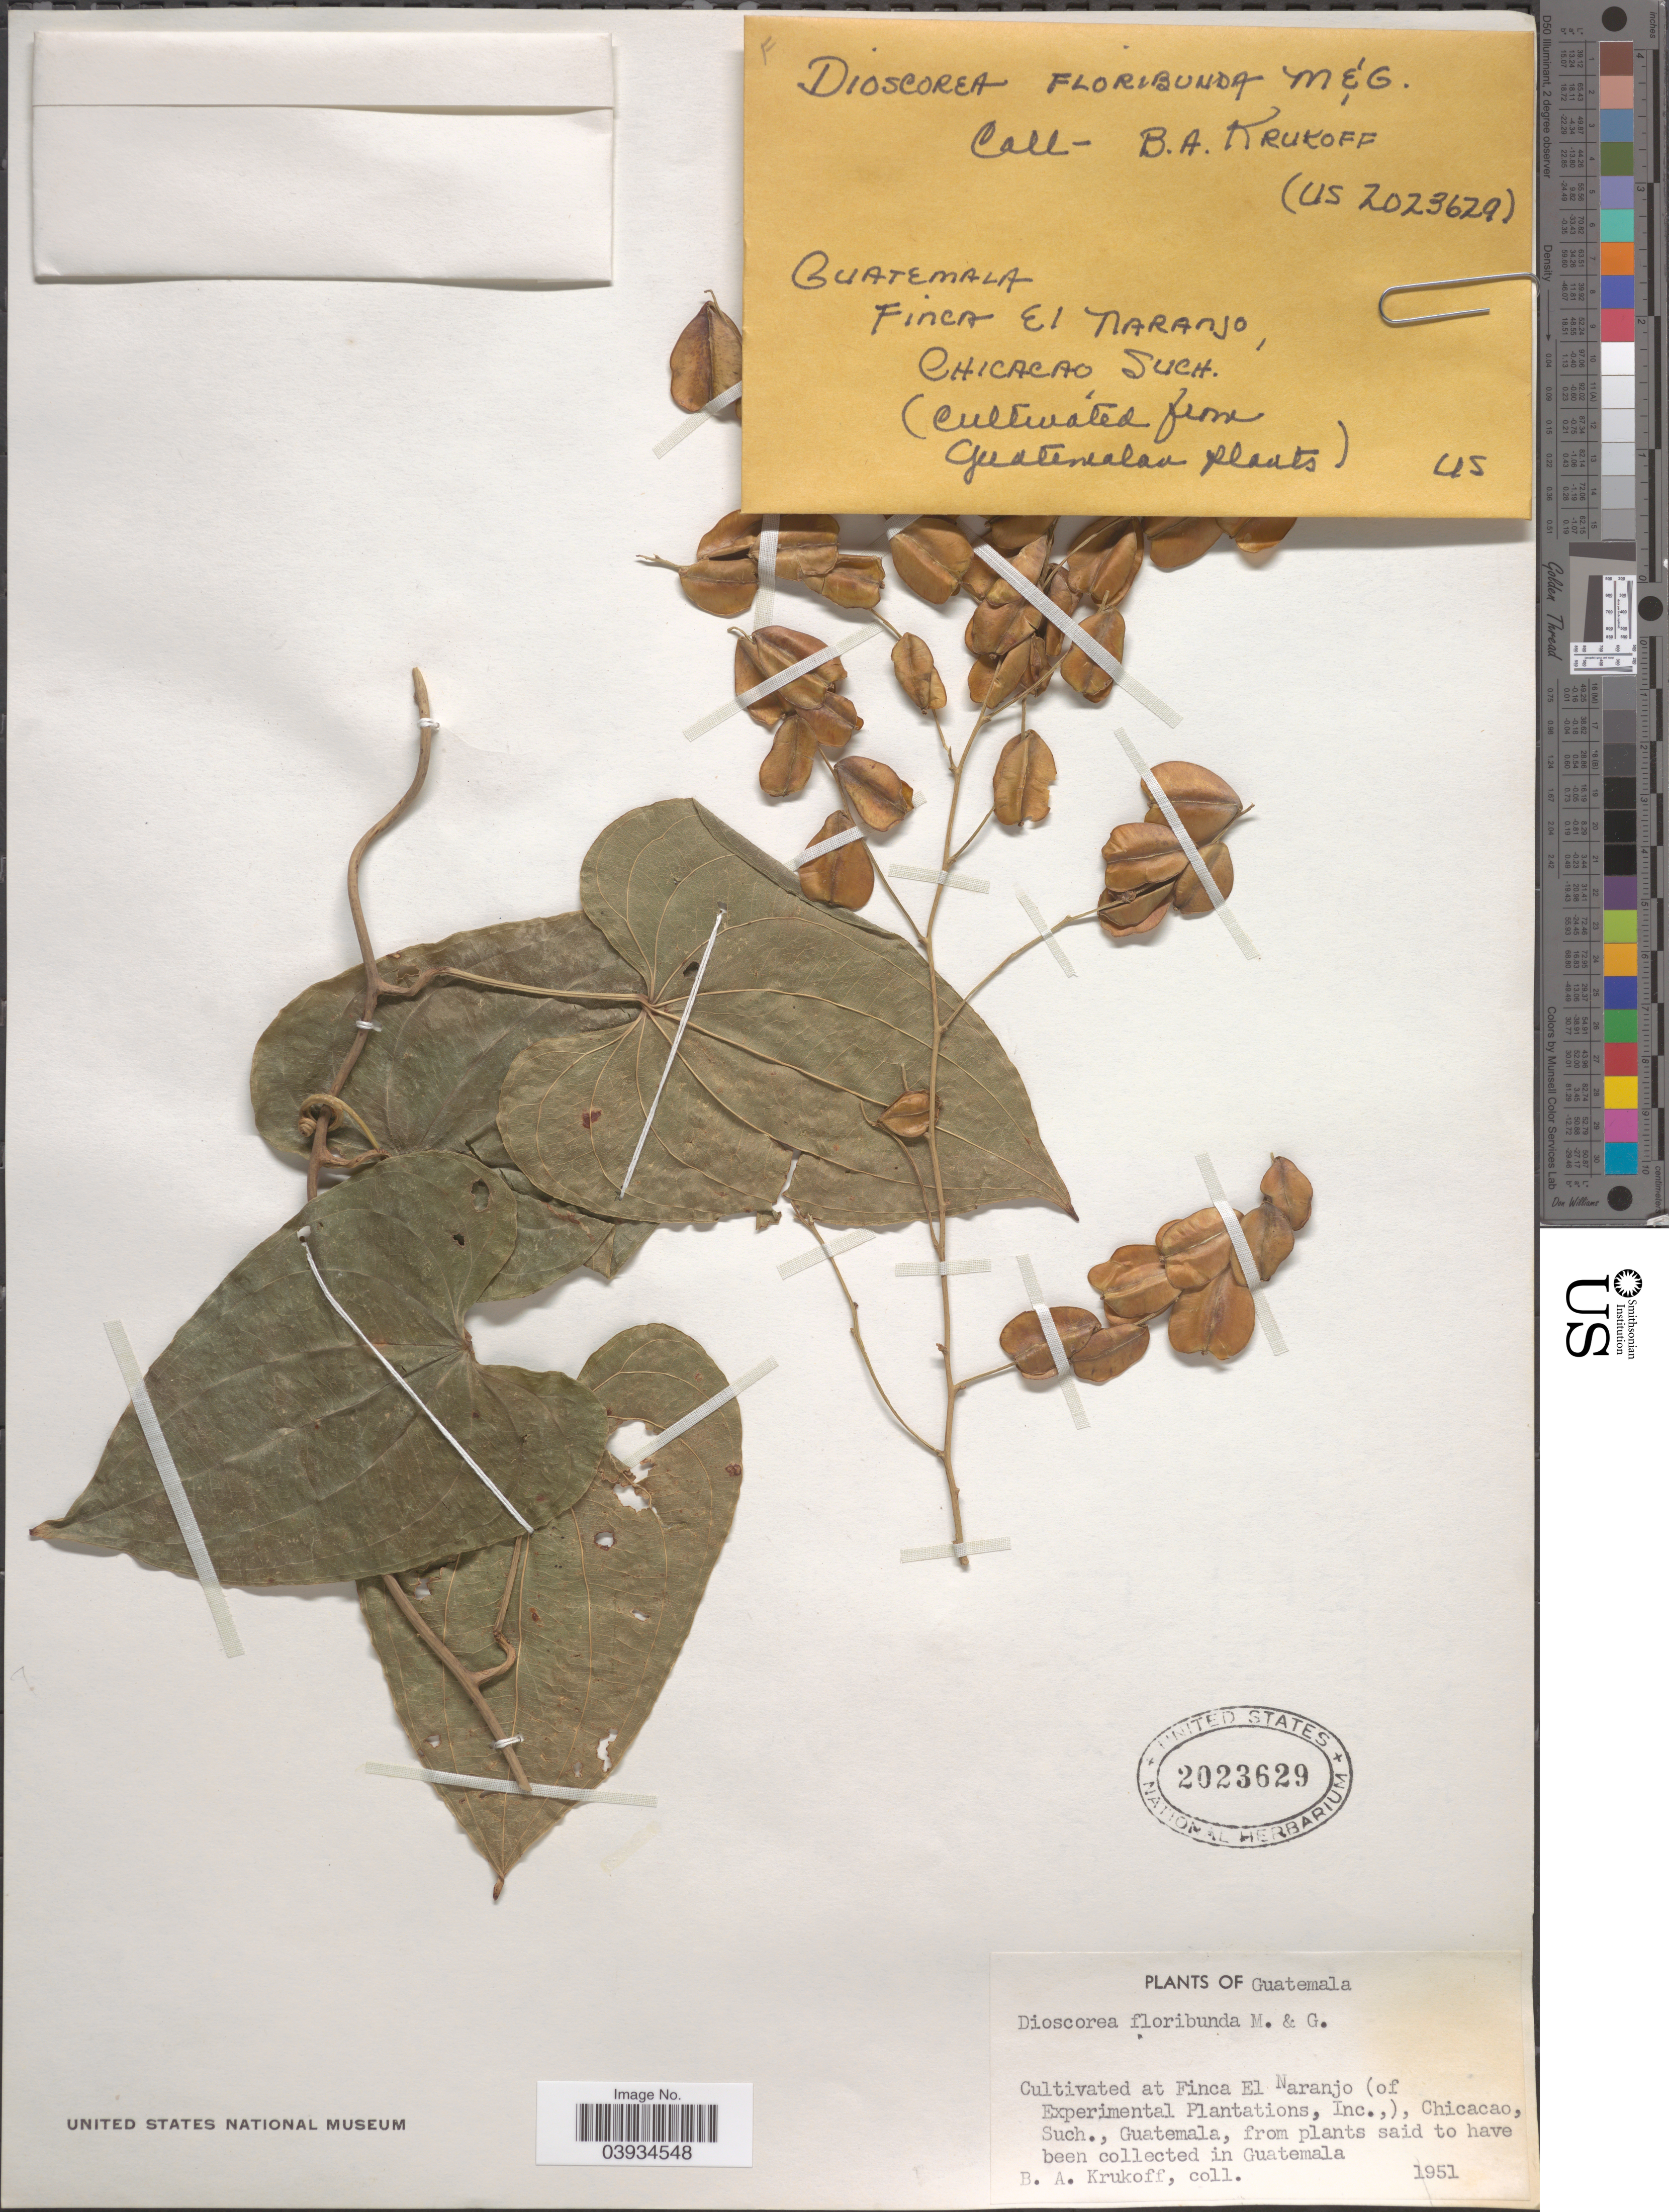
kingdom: Plantae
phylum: Tracheophyta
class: Liliopsida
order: Dioscoreales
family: Dioscoreaceae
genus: Dioscorea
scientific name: Dioscorea floribunda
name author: M. Martens & Galeotti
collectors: B. A. Krukoff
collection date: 1951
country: Guatemala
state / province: Guatemala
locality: Finca El Naranjo (of Experimental Plantations, Inc.,), Chicacao, Such.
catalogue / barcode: US 2023629